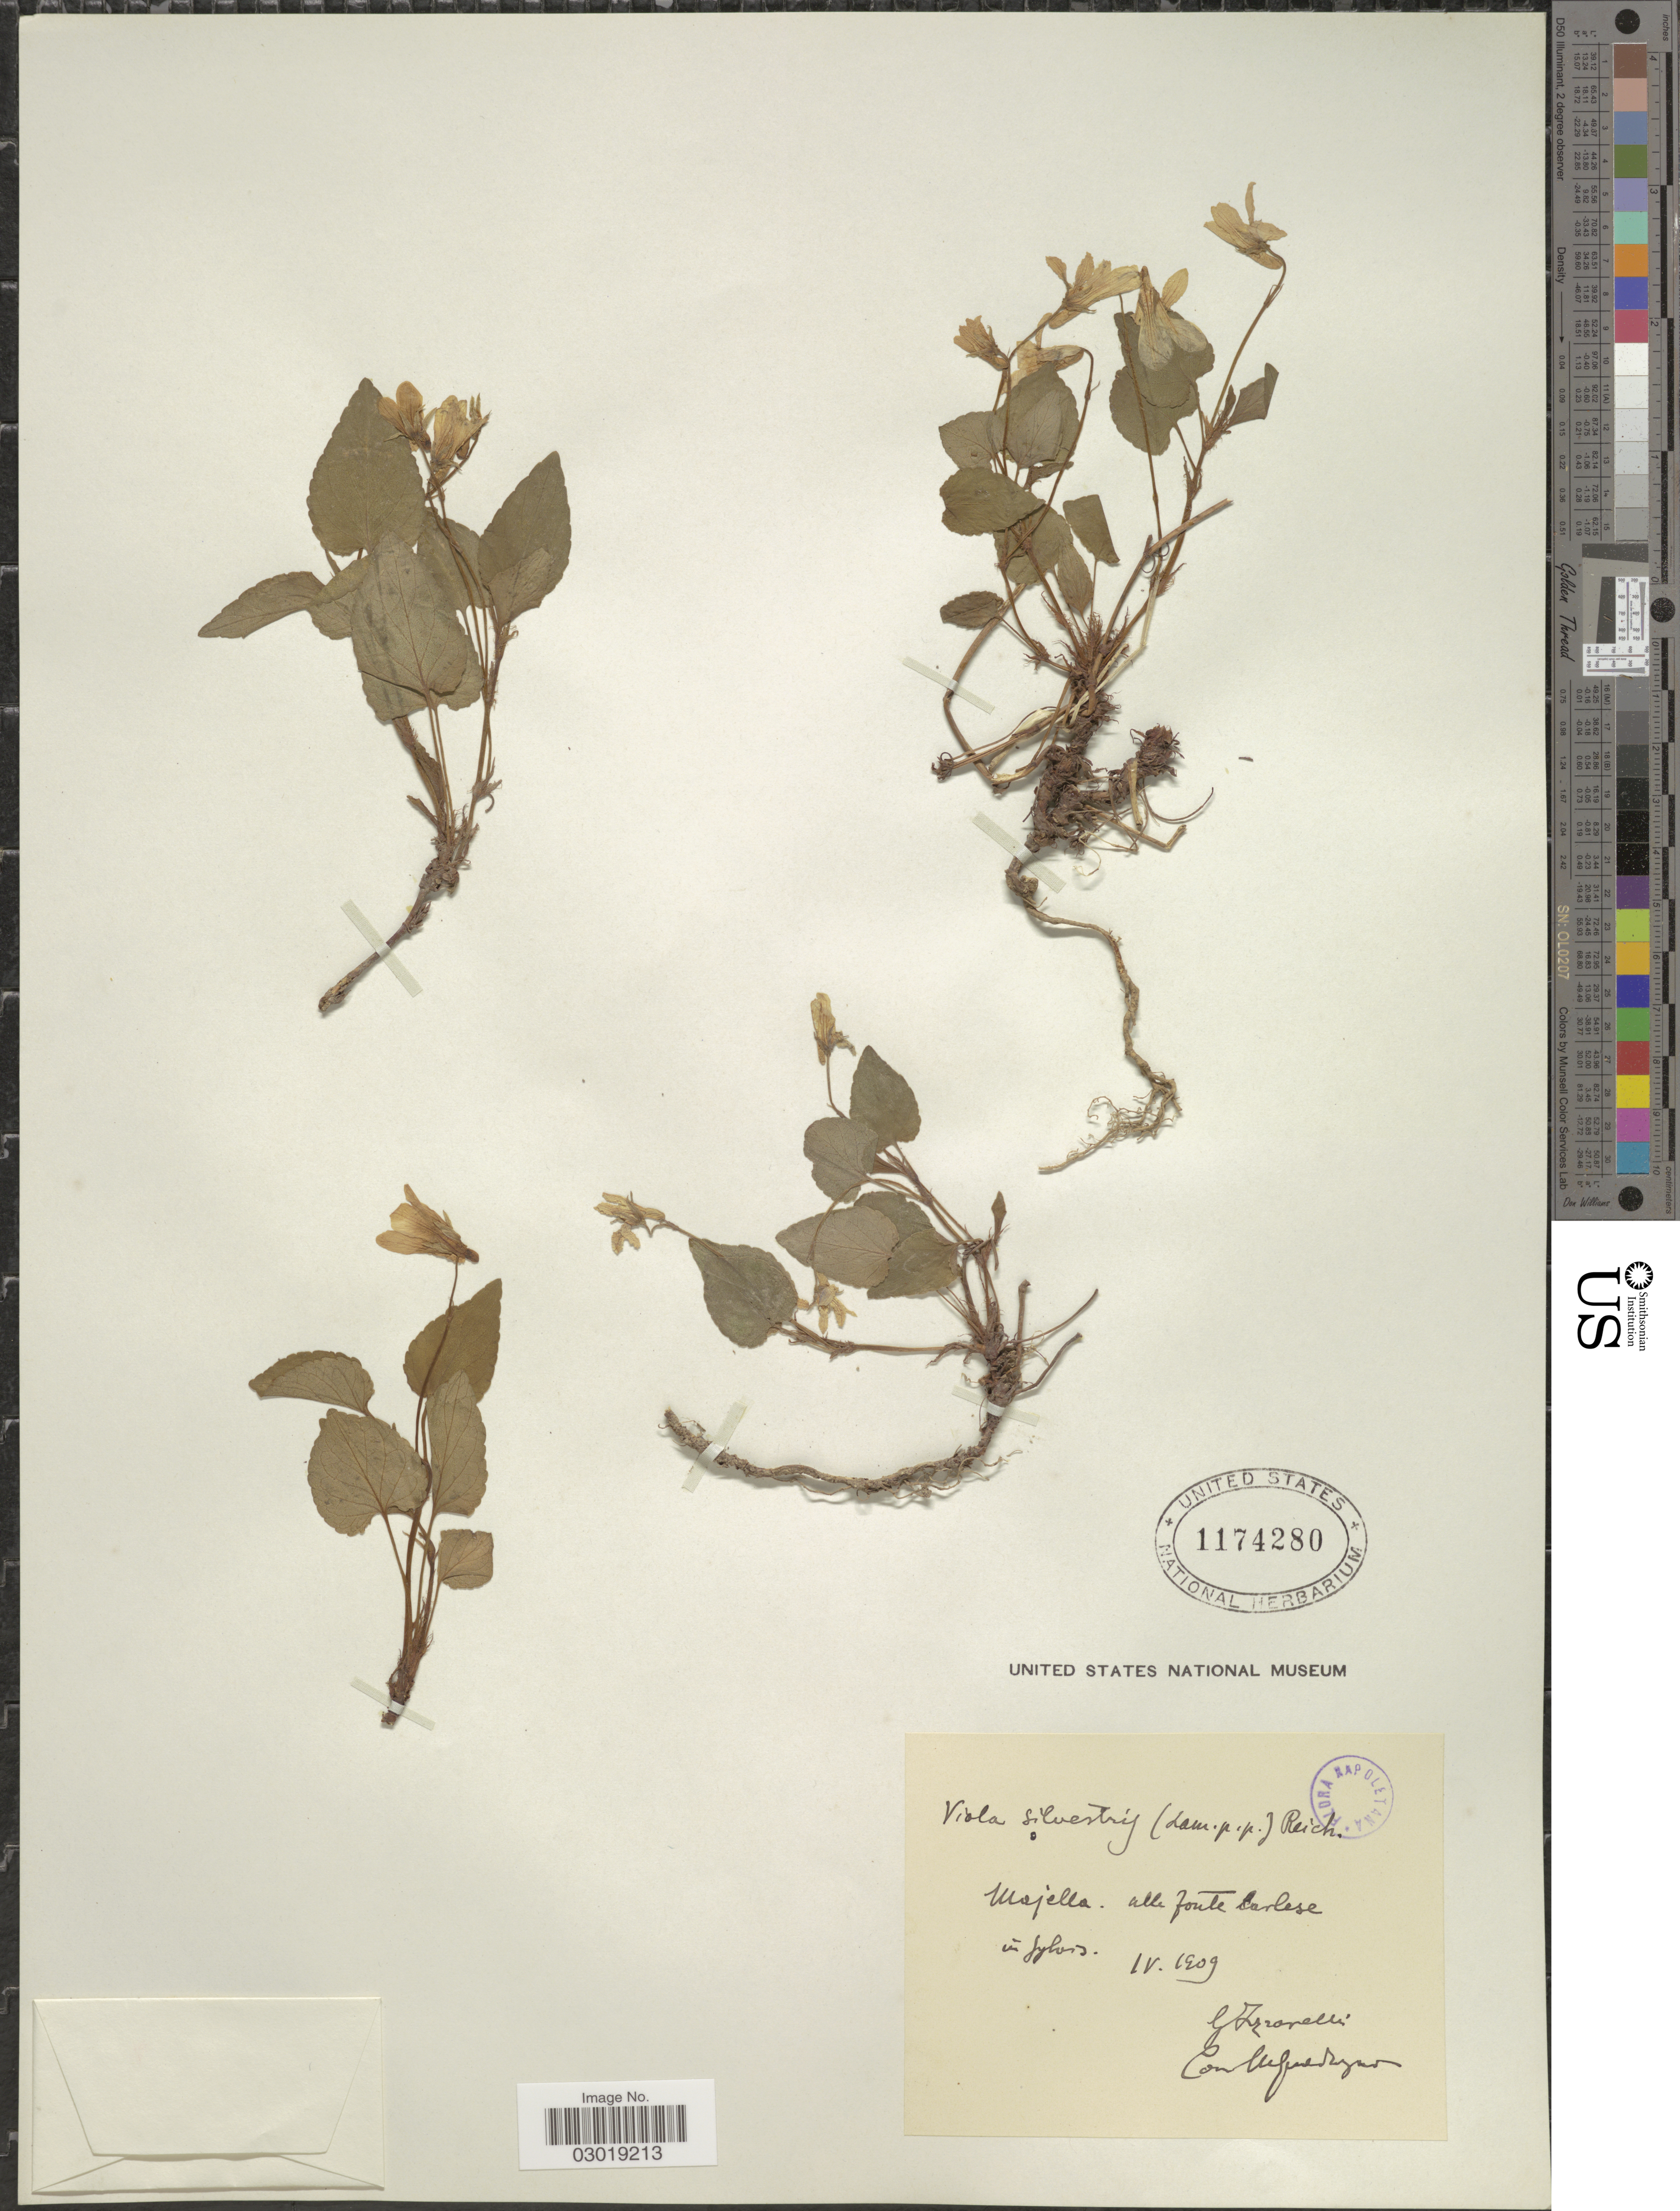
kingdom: Plantae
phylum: Tracheophyta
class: Magnoliopsida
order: Malpighiales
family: Violaceae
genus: Viola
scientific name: Viola sylvestris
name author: Lam.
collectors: C. Simonetti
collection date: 1909-04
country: Italy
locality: Majella. alle fonte Carlese in sylvos.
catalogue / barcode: US 1174280